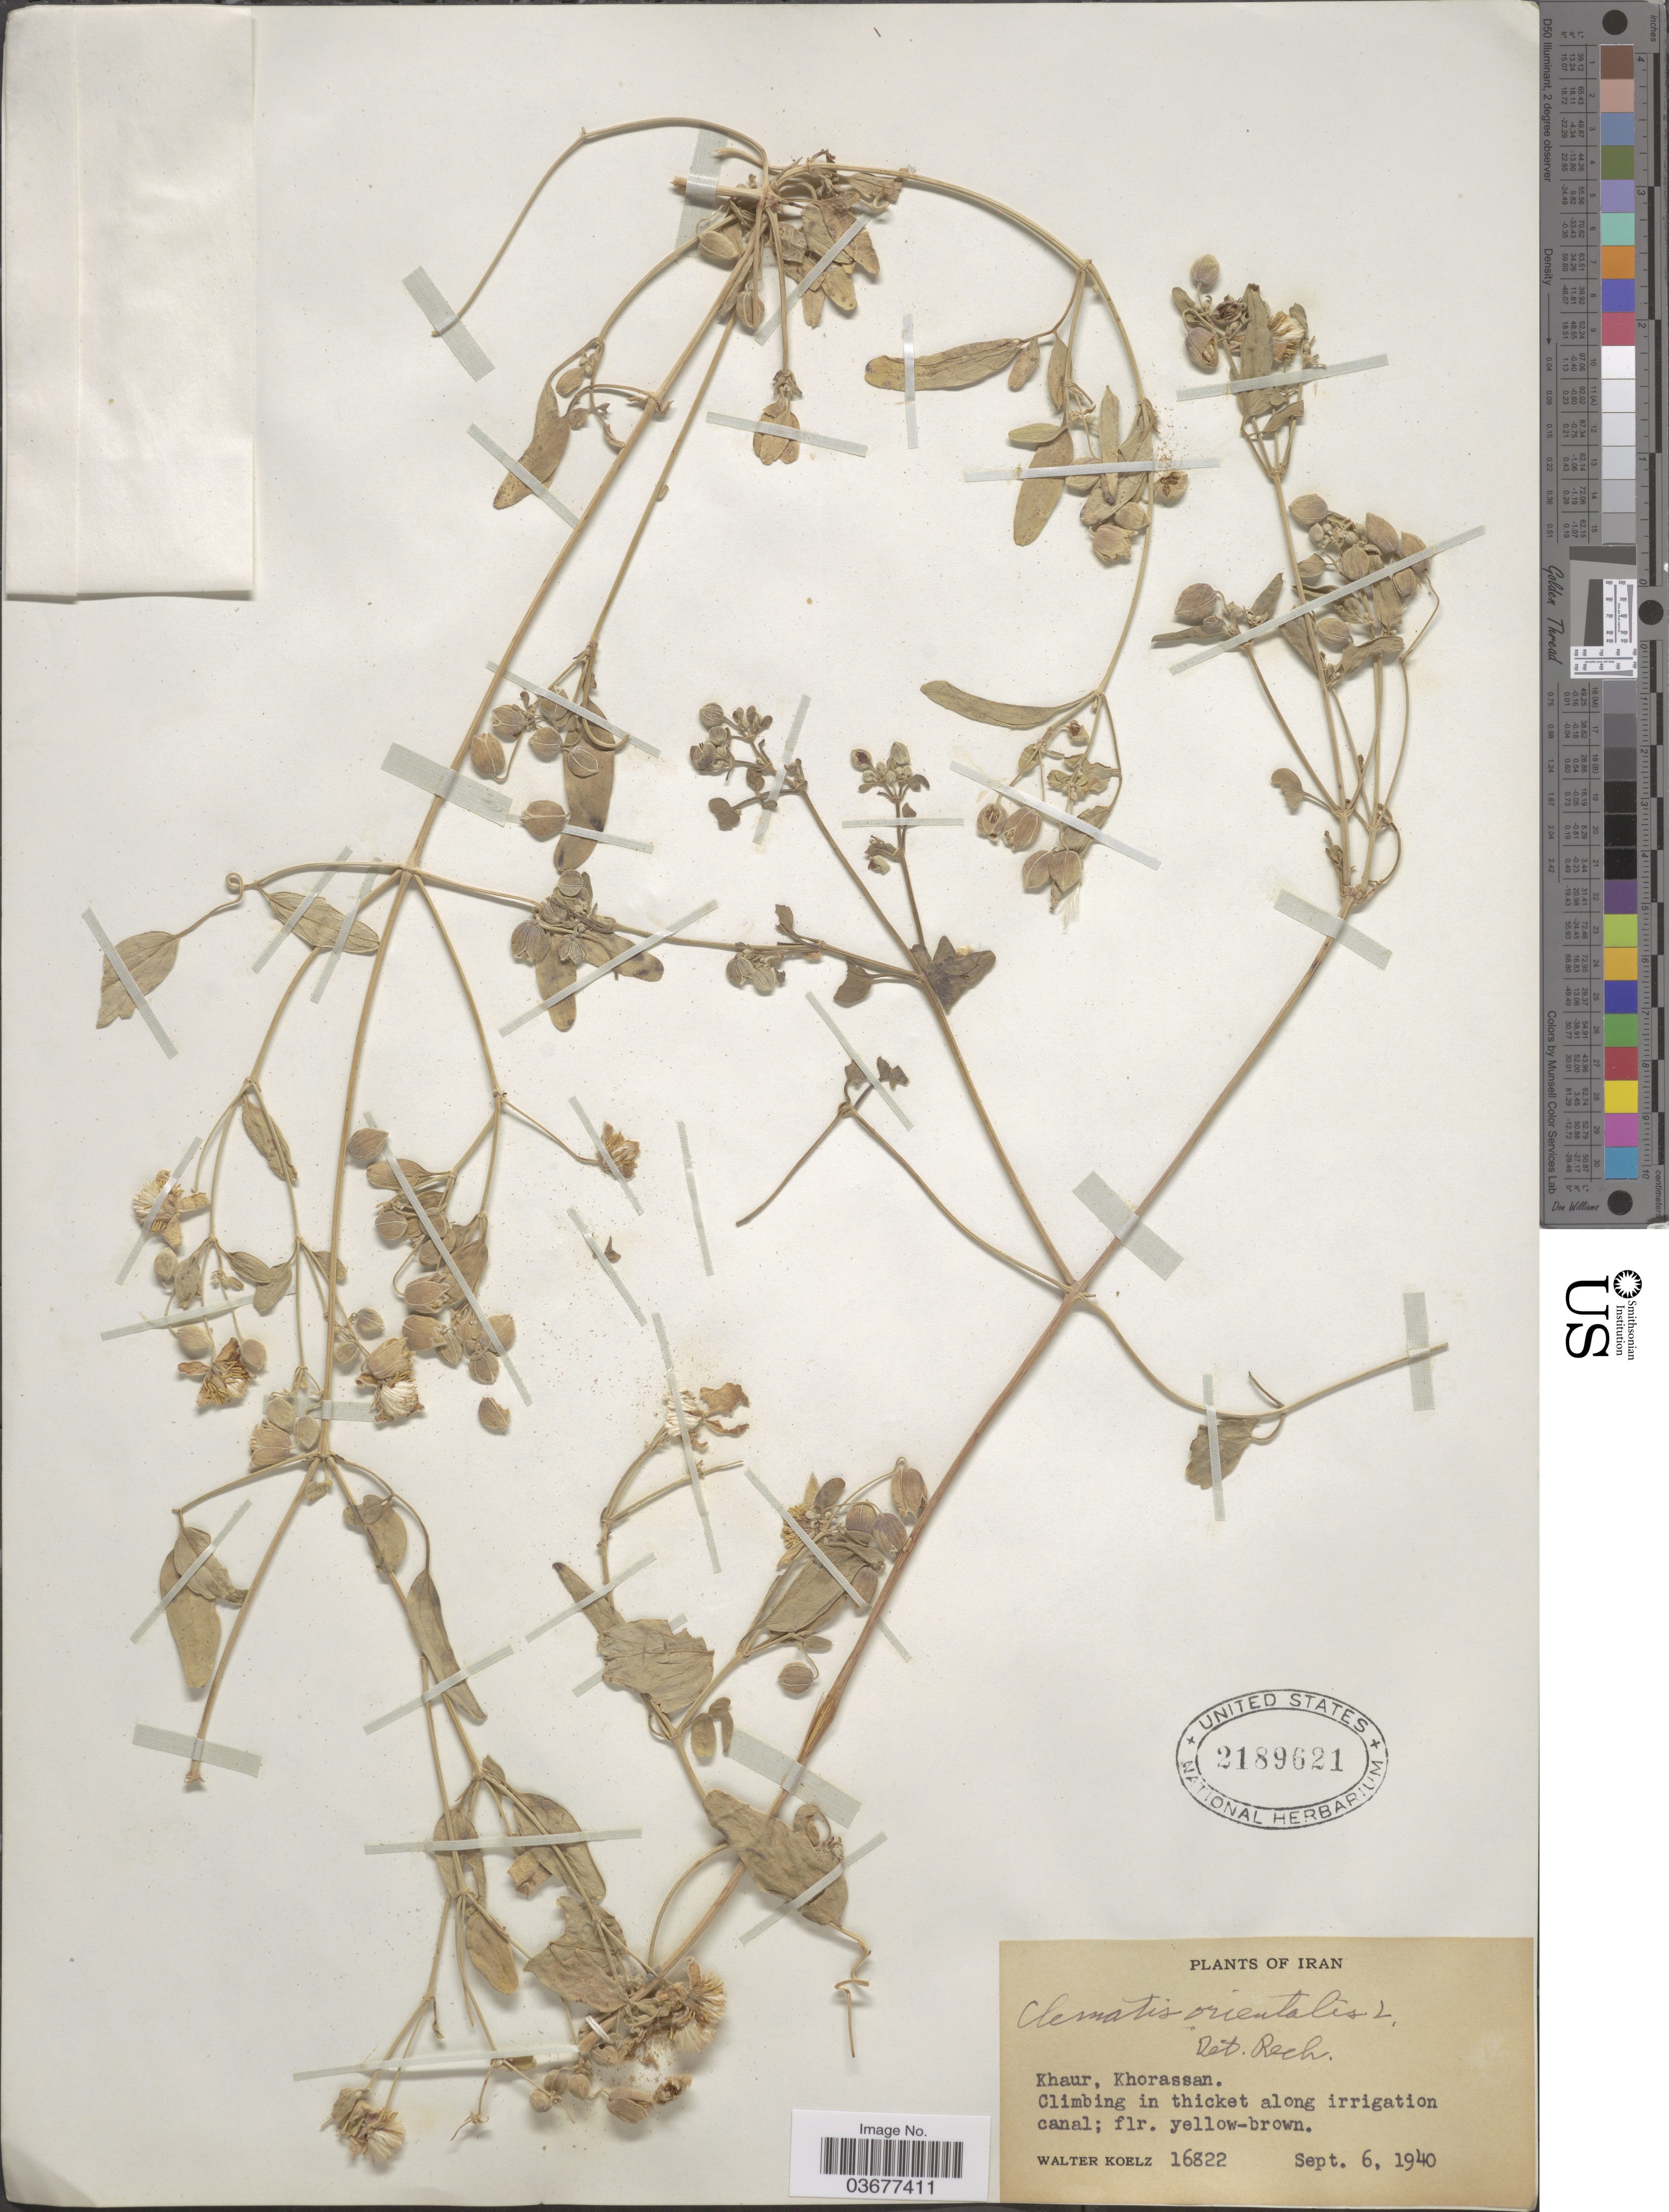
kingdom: Plantae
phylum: Tracheophyta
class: Magnoliopsida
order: Ranunculales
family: Ranunculaceae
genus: Clematis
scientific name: Clematis orientalis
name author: L.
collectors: W. N. Koelz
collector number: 16822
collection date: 1940-09-06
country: Iran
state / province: Khorasan [obsolete]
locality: Khaur, Khorassan.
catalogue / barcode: US 2189621